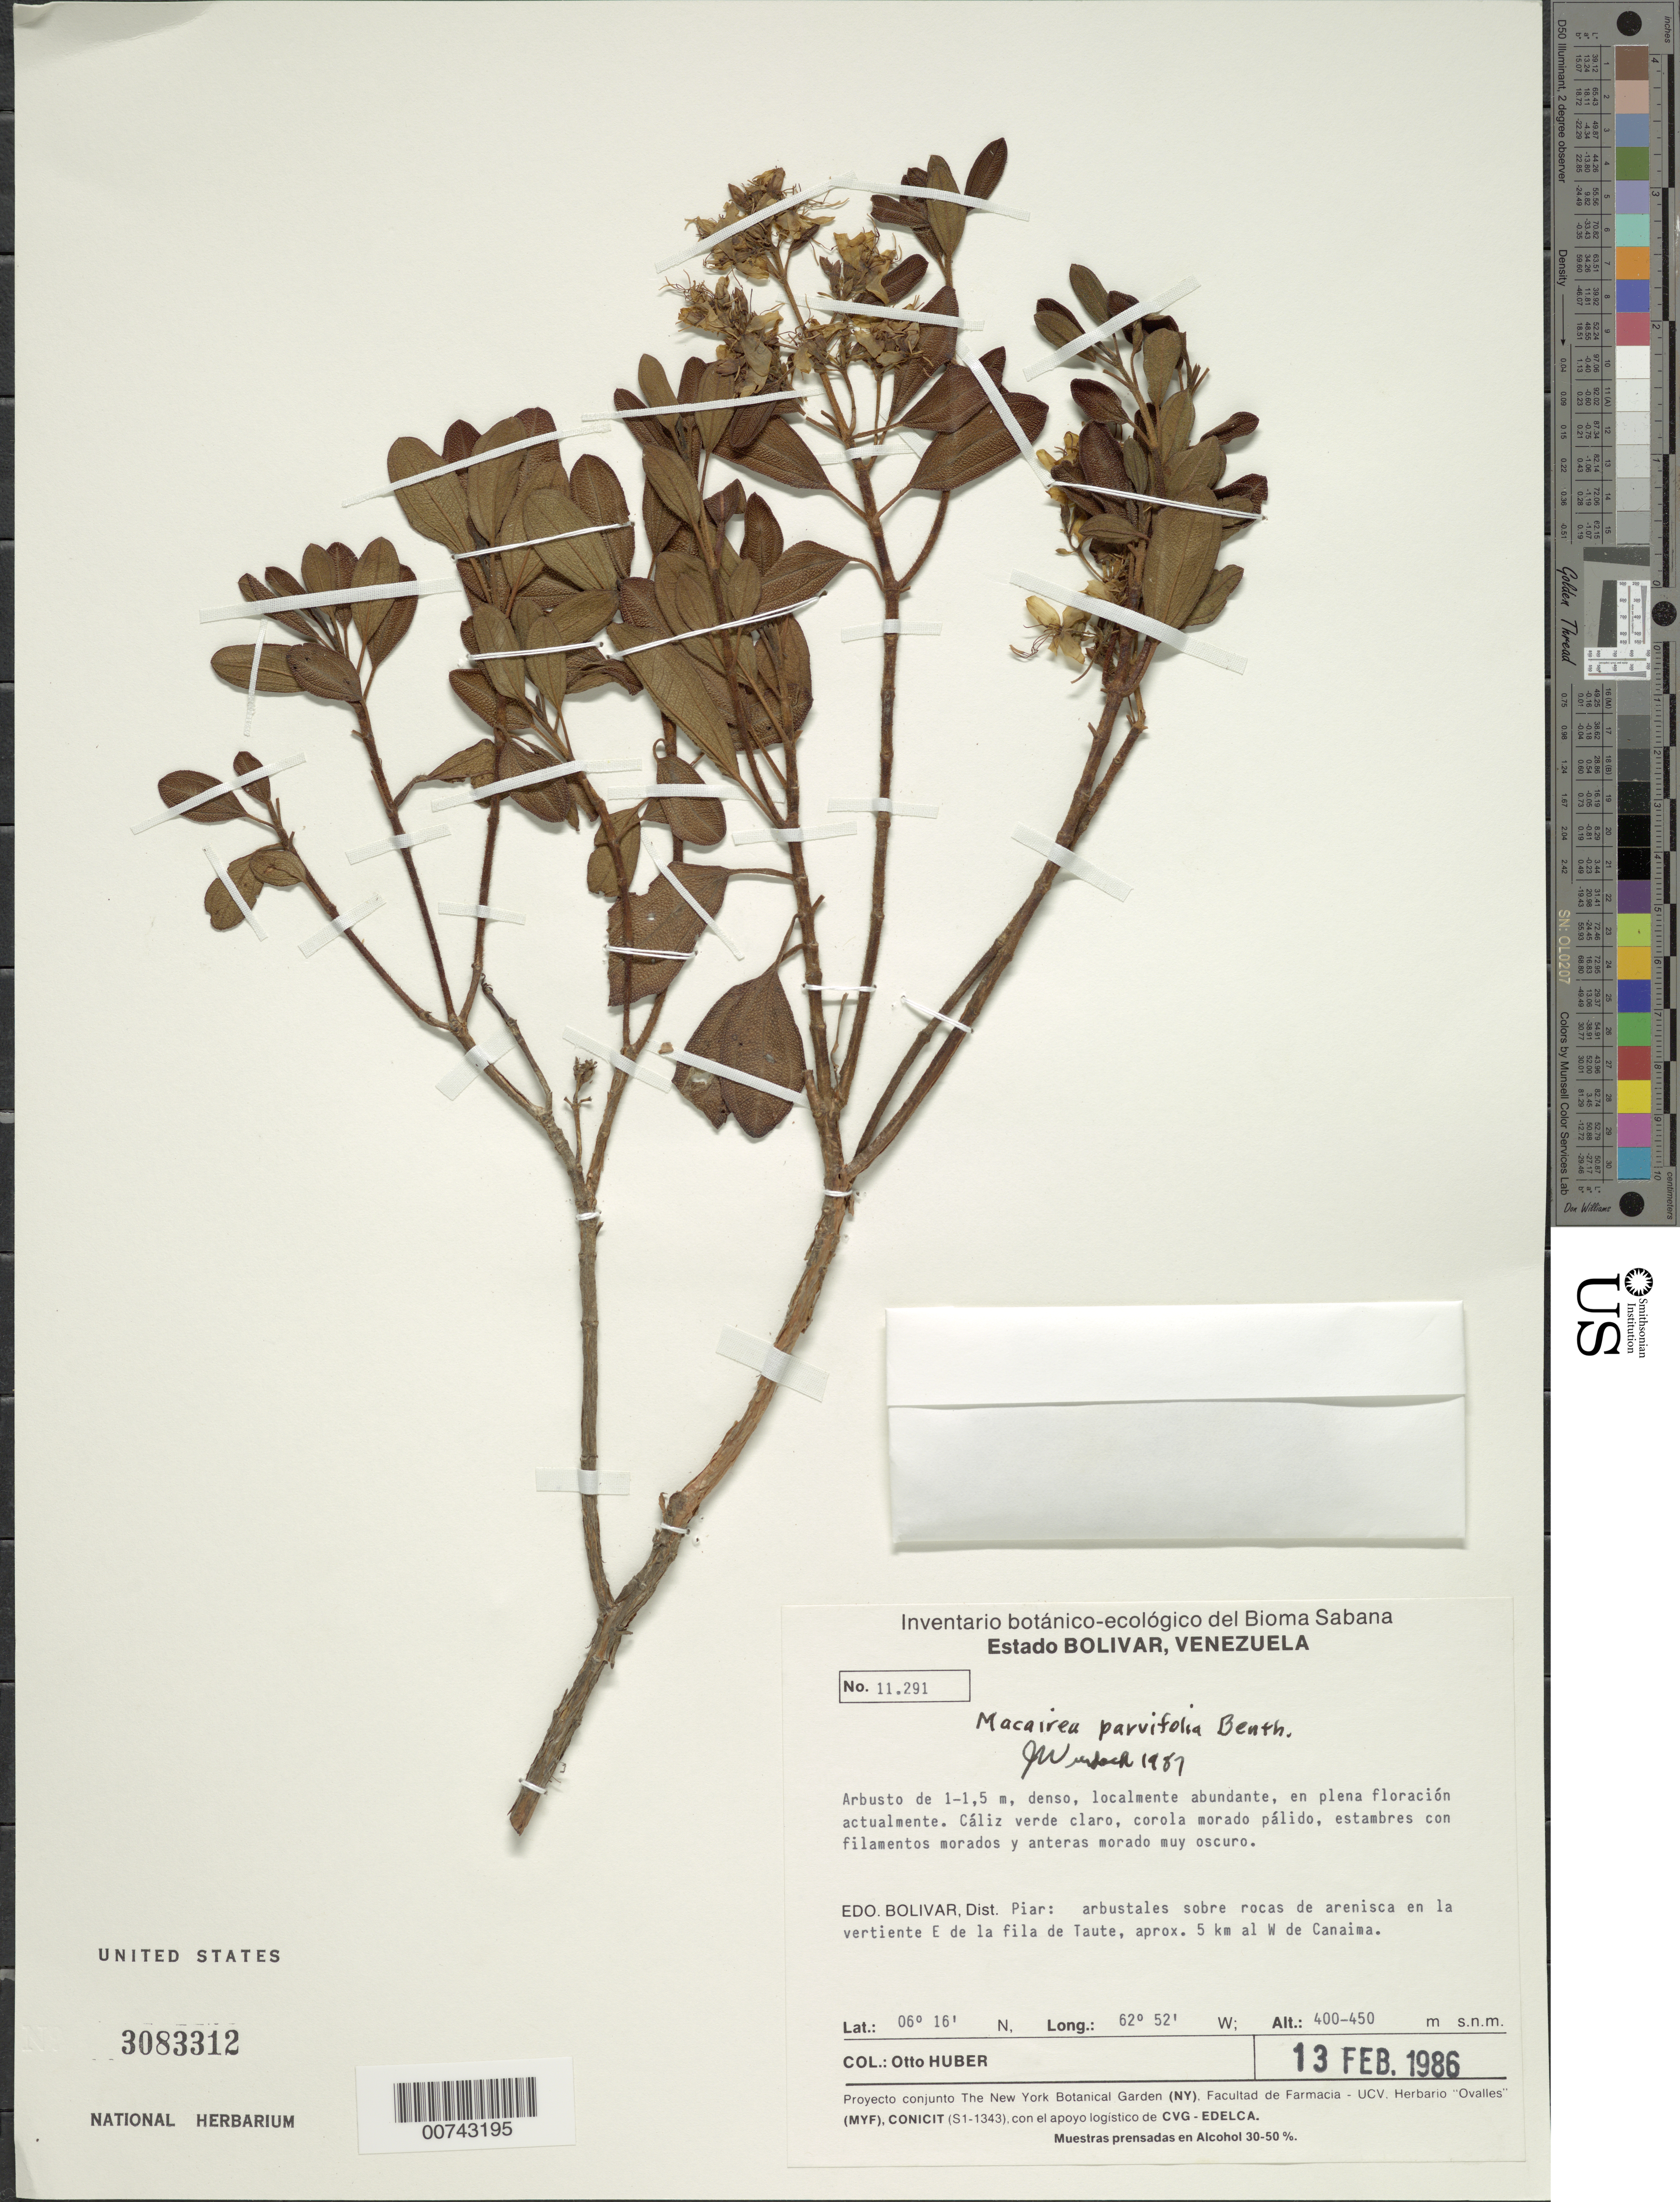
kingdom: Plantae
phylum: Tracheophyta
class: Magnoliopsida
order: Myrtales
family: Melastomataceae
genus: Macairea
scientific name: Macairea parvifolia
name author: Benth.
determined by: Wurdack, John J., (US), US (UNITED STATES)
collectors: O. Huber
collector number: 11291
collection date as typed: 13-Feb-86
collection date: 1986-02-13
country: Venezuela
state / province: Bolívar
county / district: Piar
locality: Canaima, 5 km W, E de la fila de Taute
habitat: Arbustales sobre rocas de arenisca; al pié de la vertiente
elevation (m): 400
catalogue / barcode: US 3083312